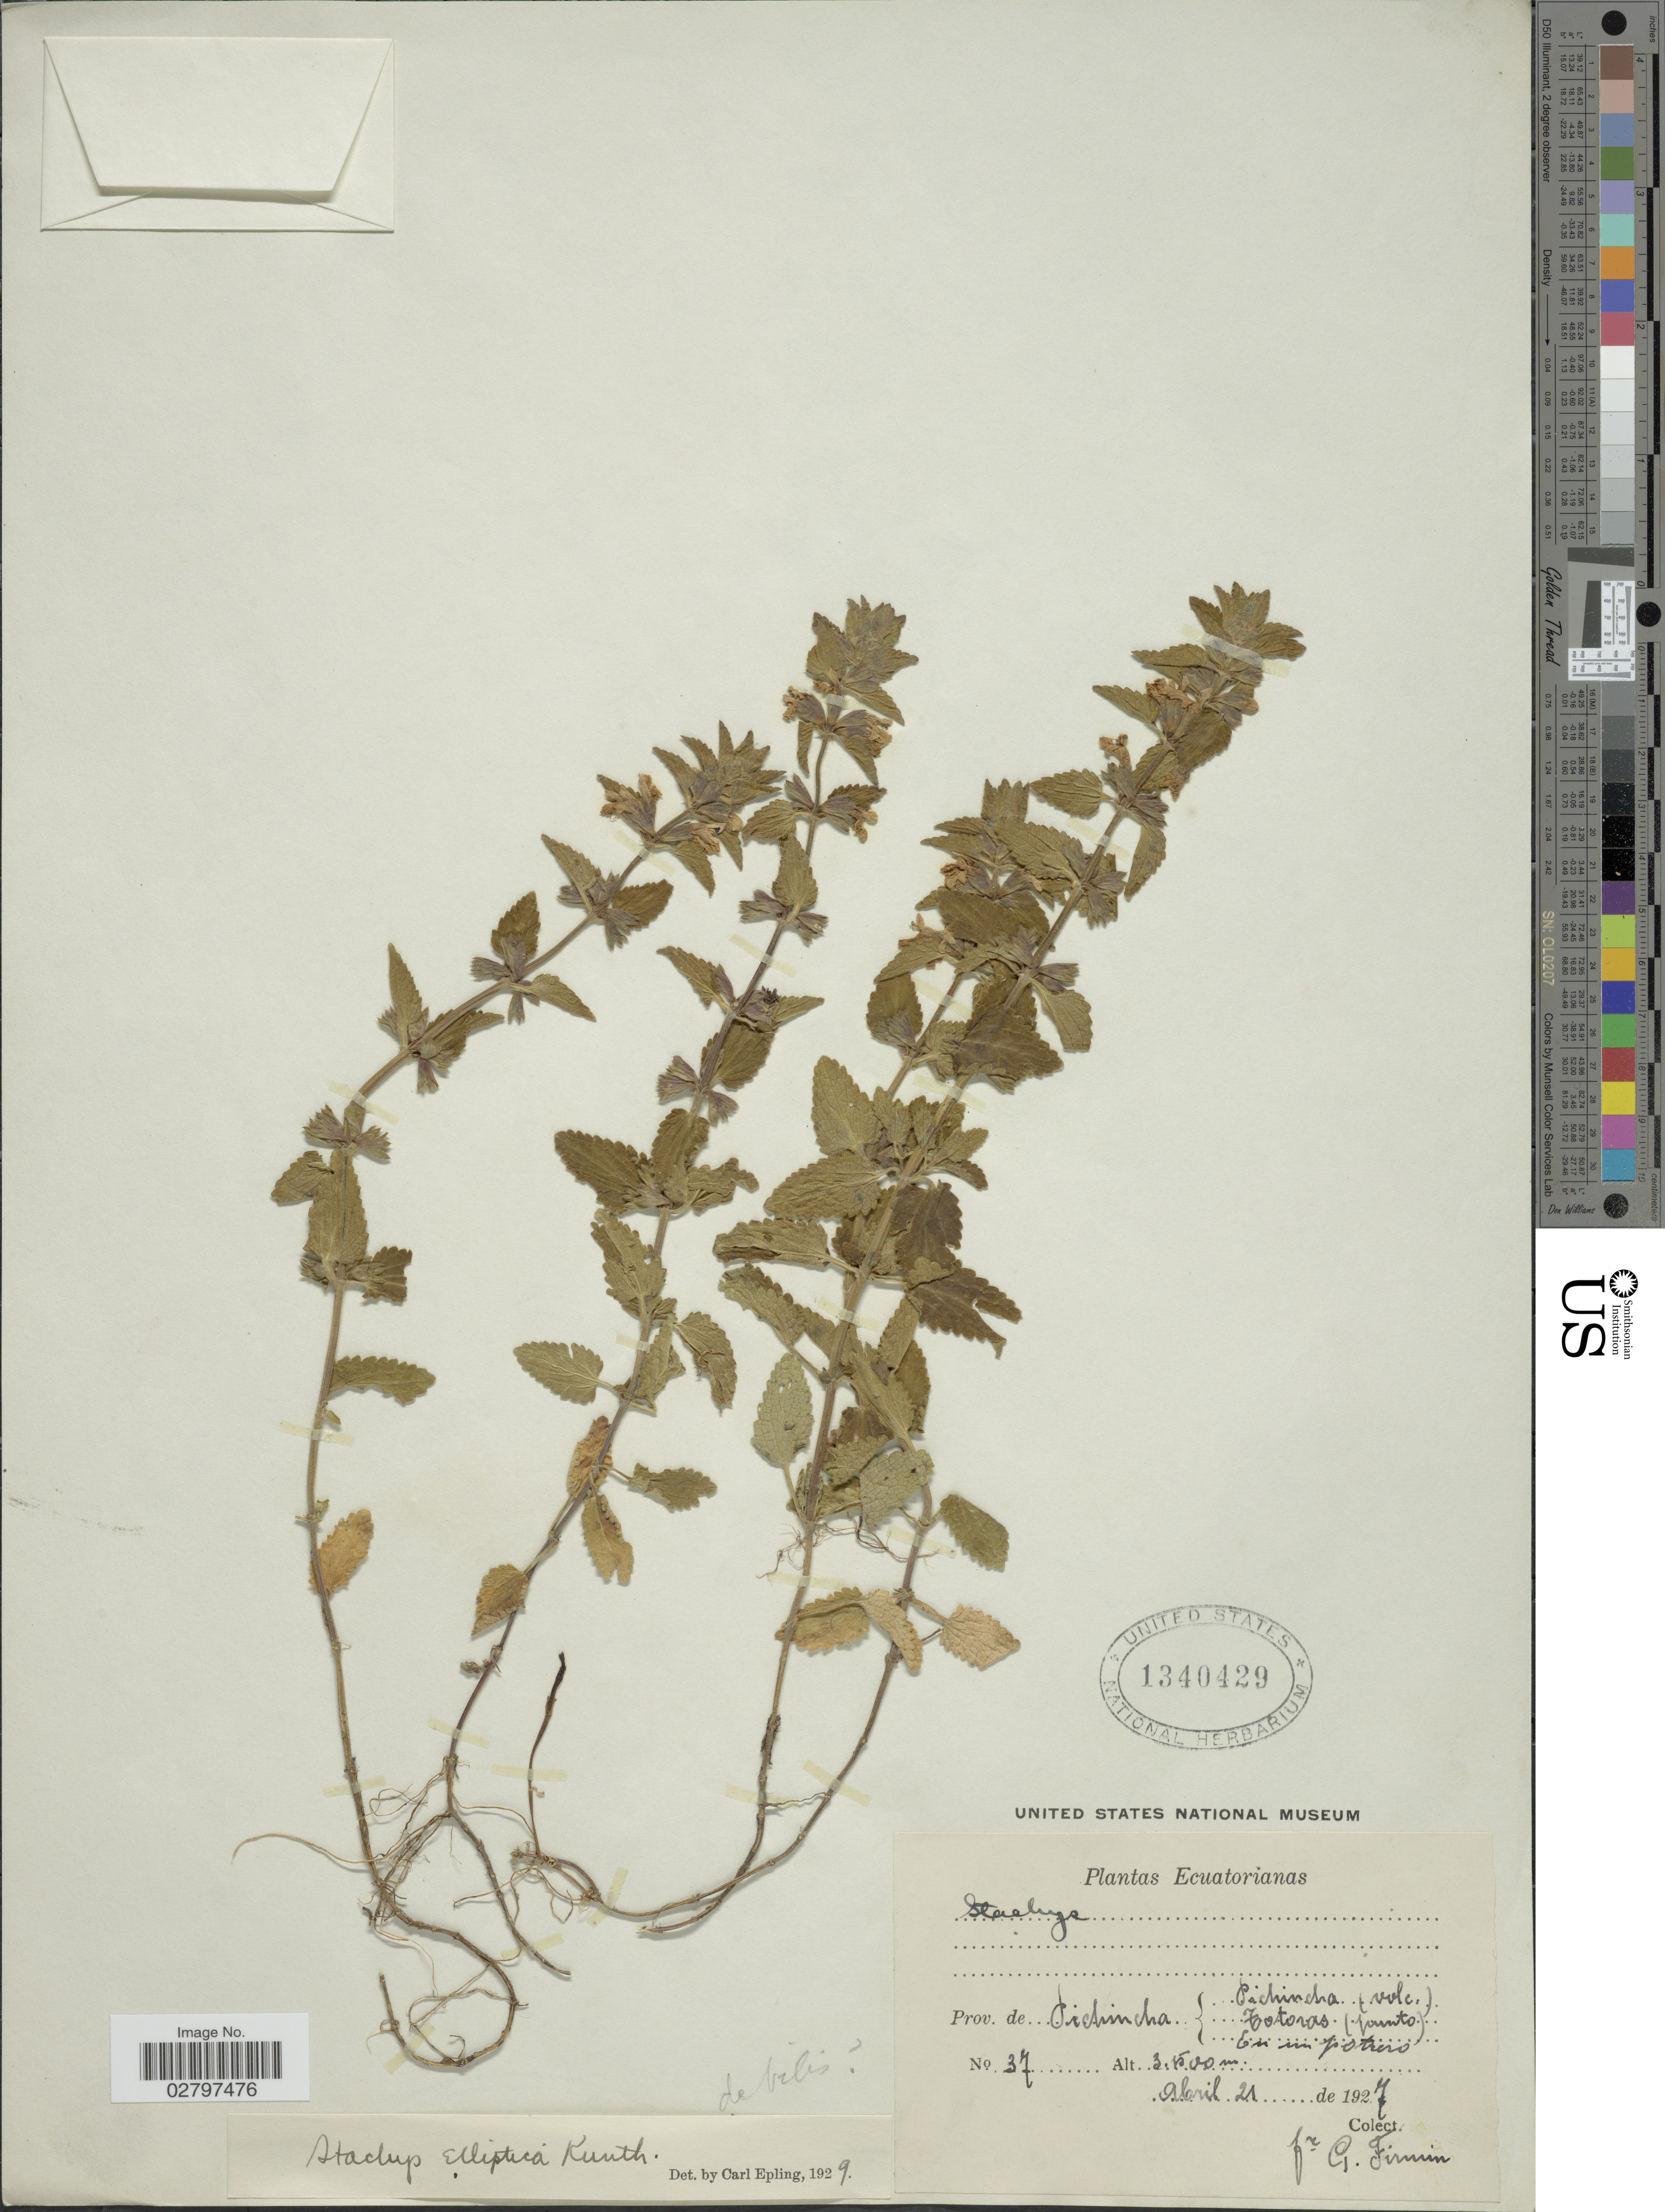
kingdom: Plantae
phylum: Tracheophyta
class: Magnoliopsida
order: Lamiales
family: Lamiaceae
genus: Stachys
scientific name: Stachys elliptica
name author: Kunth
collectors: F. Firmin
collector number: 37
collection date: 1927-04-21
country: Ecuador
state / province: Pichincha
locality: Pichincha (volc.) Totoras (punto).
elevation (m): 3500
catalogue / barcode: US 1340429